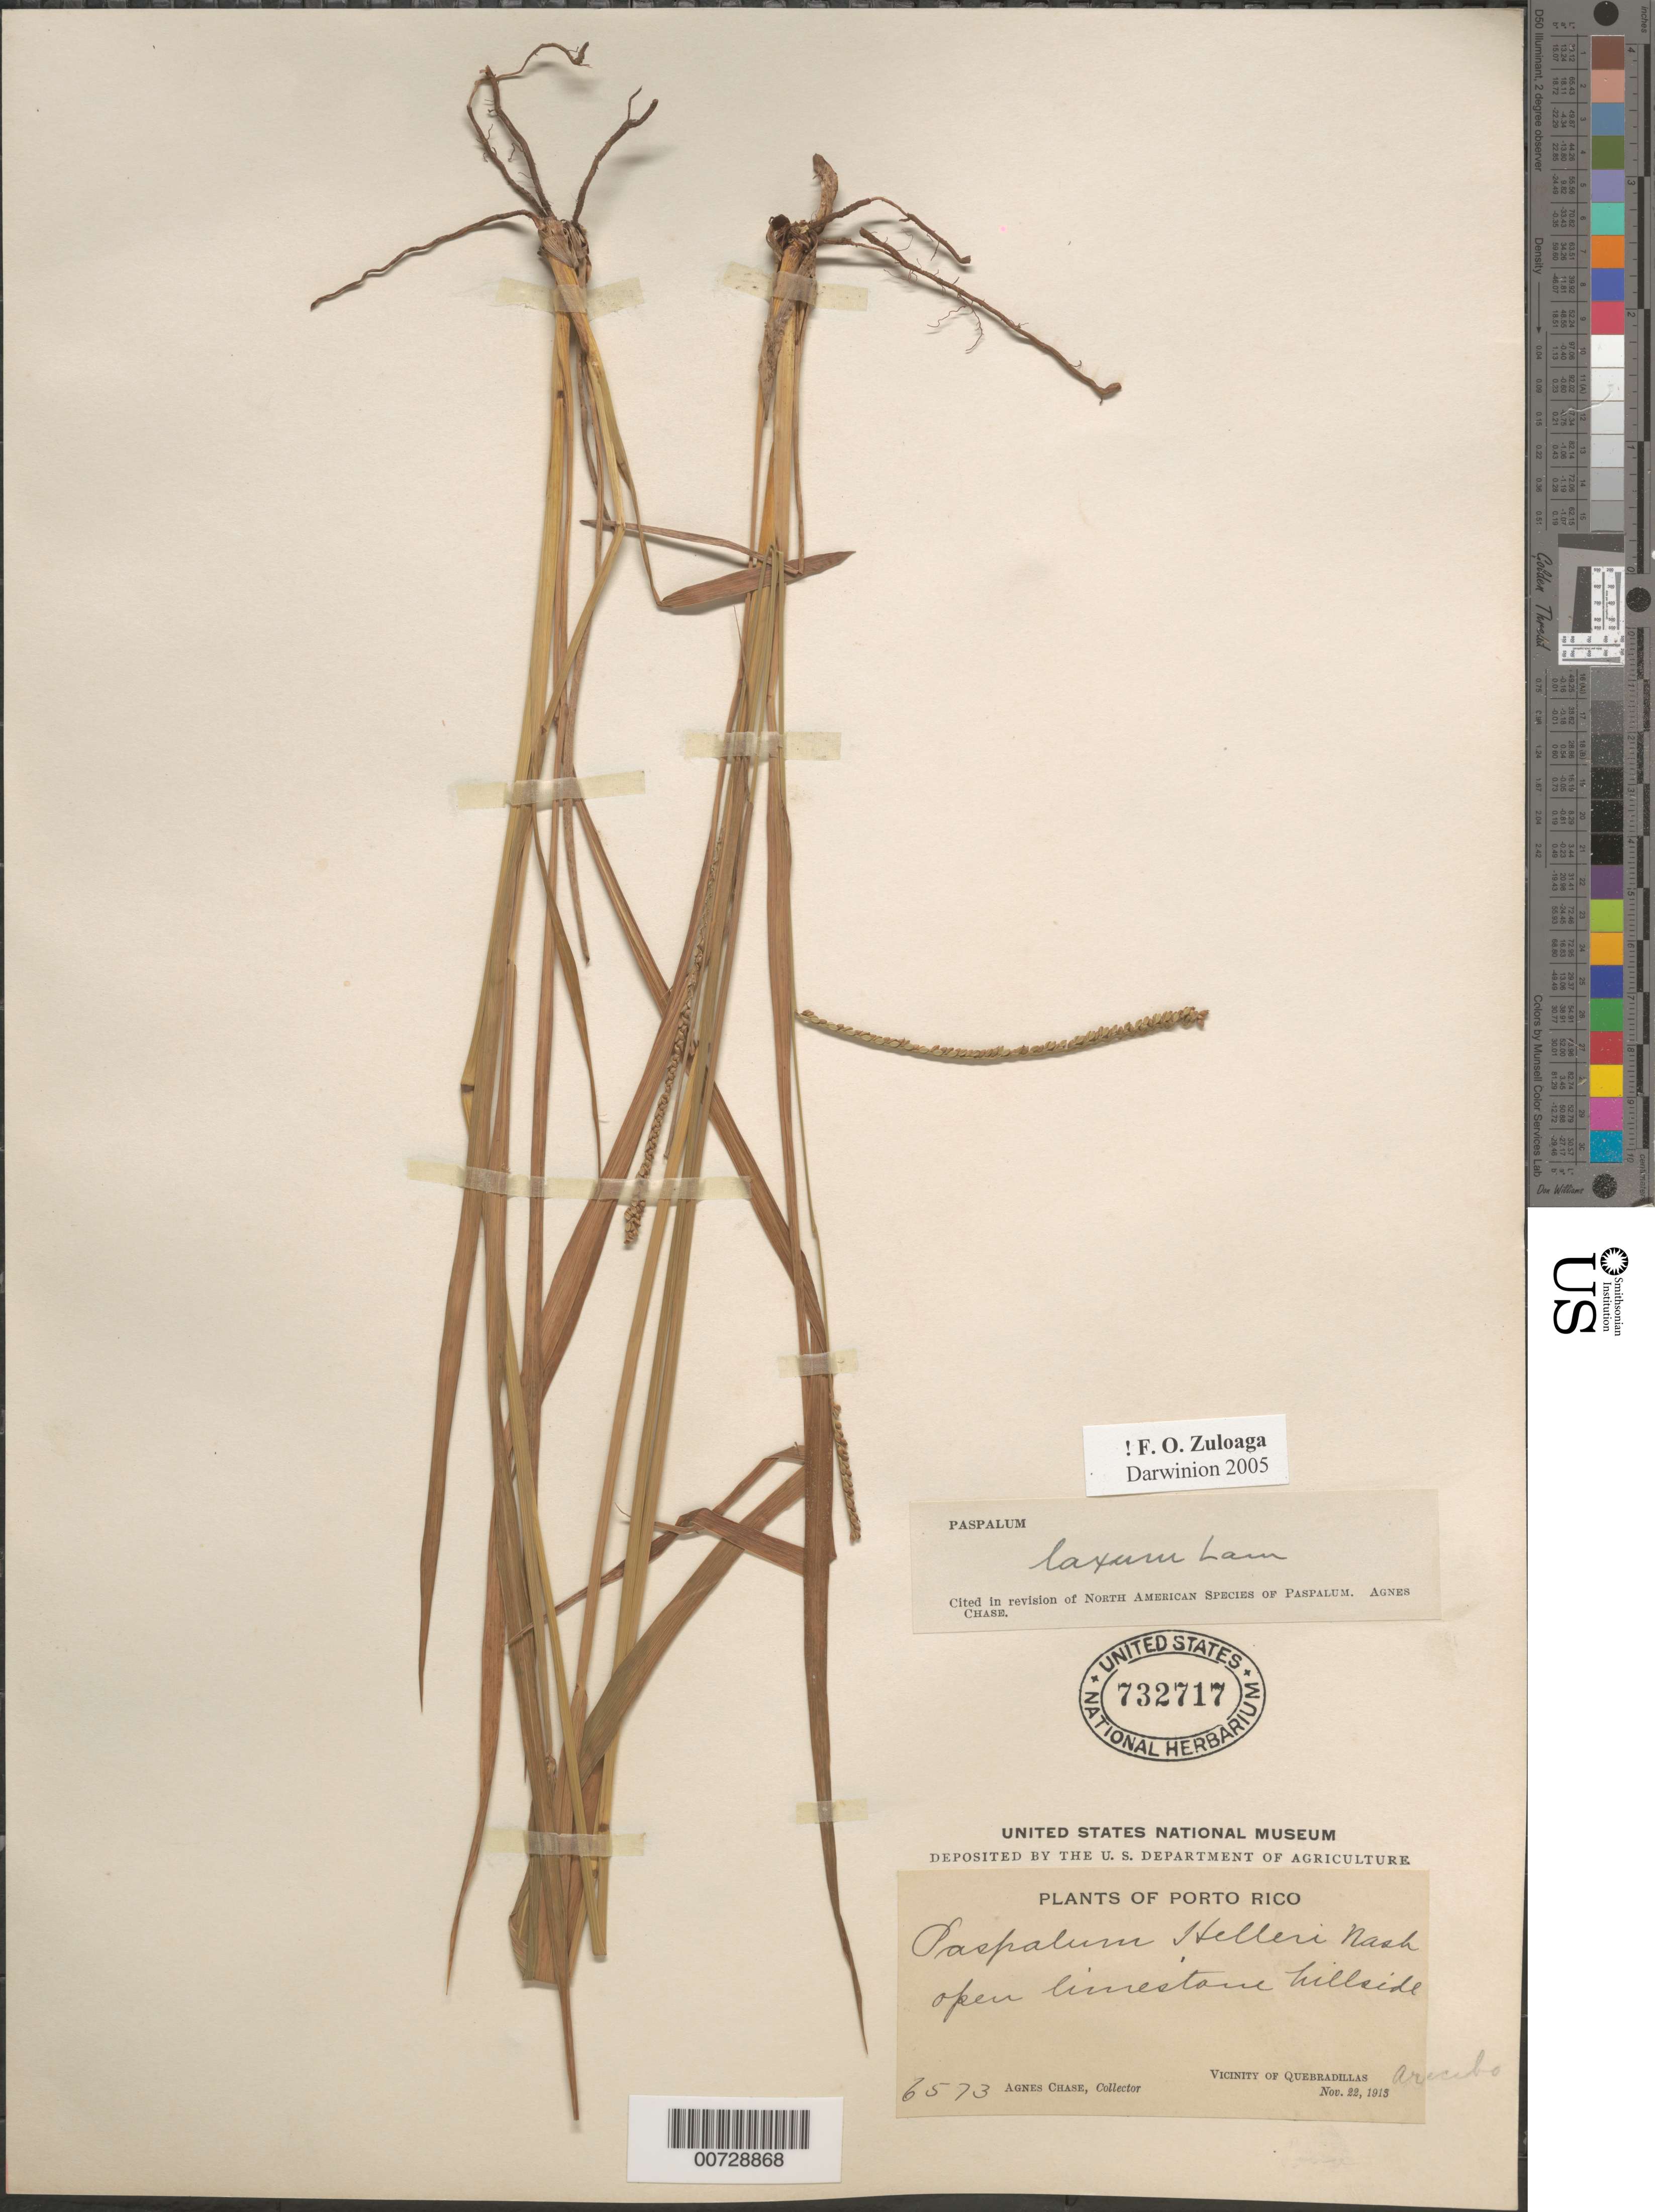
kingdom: Plantae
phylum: Tracheophyta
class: Liliopsida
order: Poales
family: Poaceae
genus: Paspalum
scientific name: Paspalum laxum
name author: Lam.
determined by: Chase, [M.] Agnes, (US)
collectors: A. Chase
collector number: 6573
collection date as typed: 22 Nov 1913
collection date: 1913-11-22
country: Puerto Rico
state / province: Quebradillas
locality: Quebradillas, vic of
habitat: Open limestone hillside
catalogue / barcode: US 732717